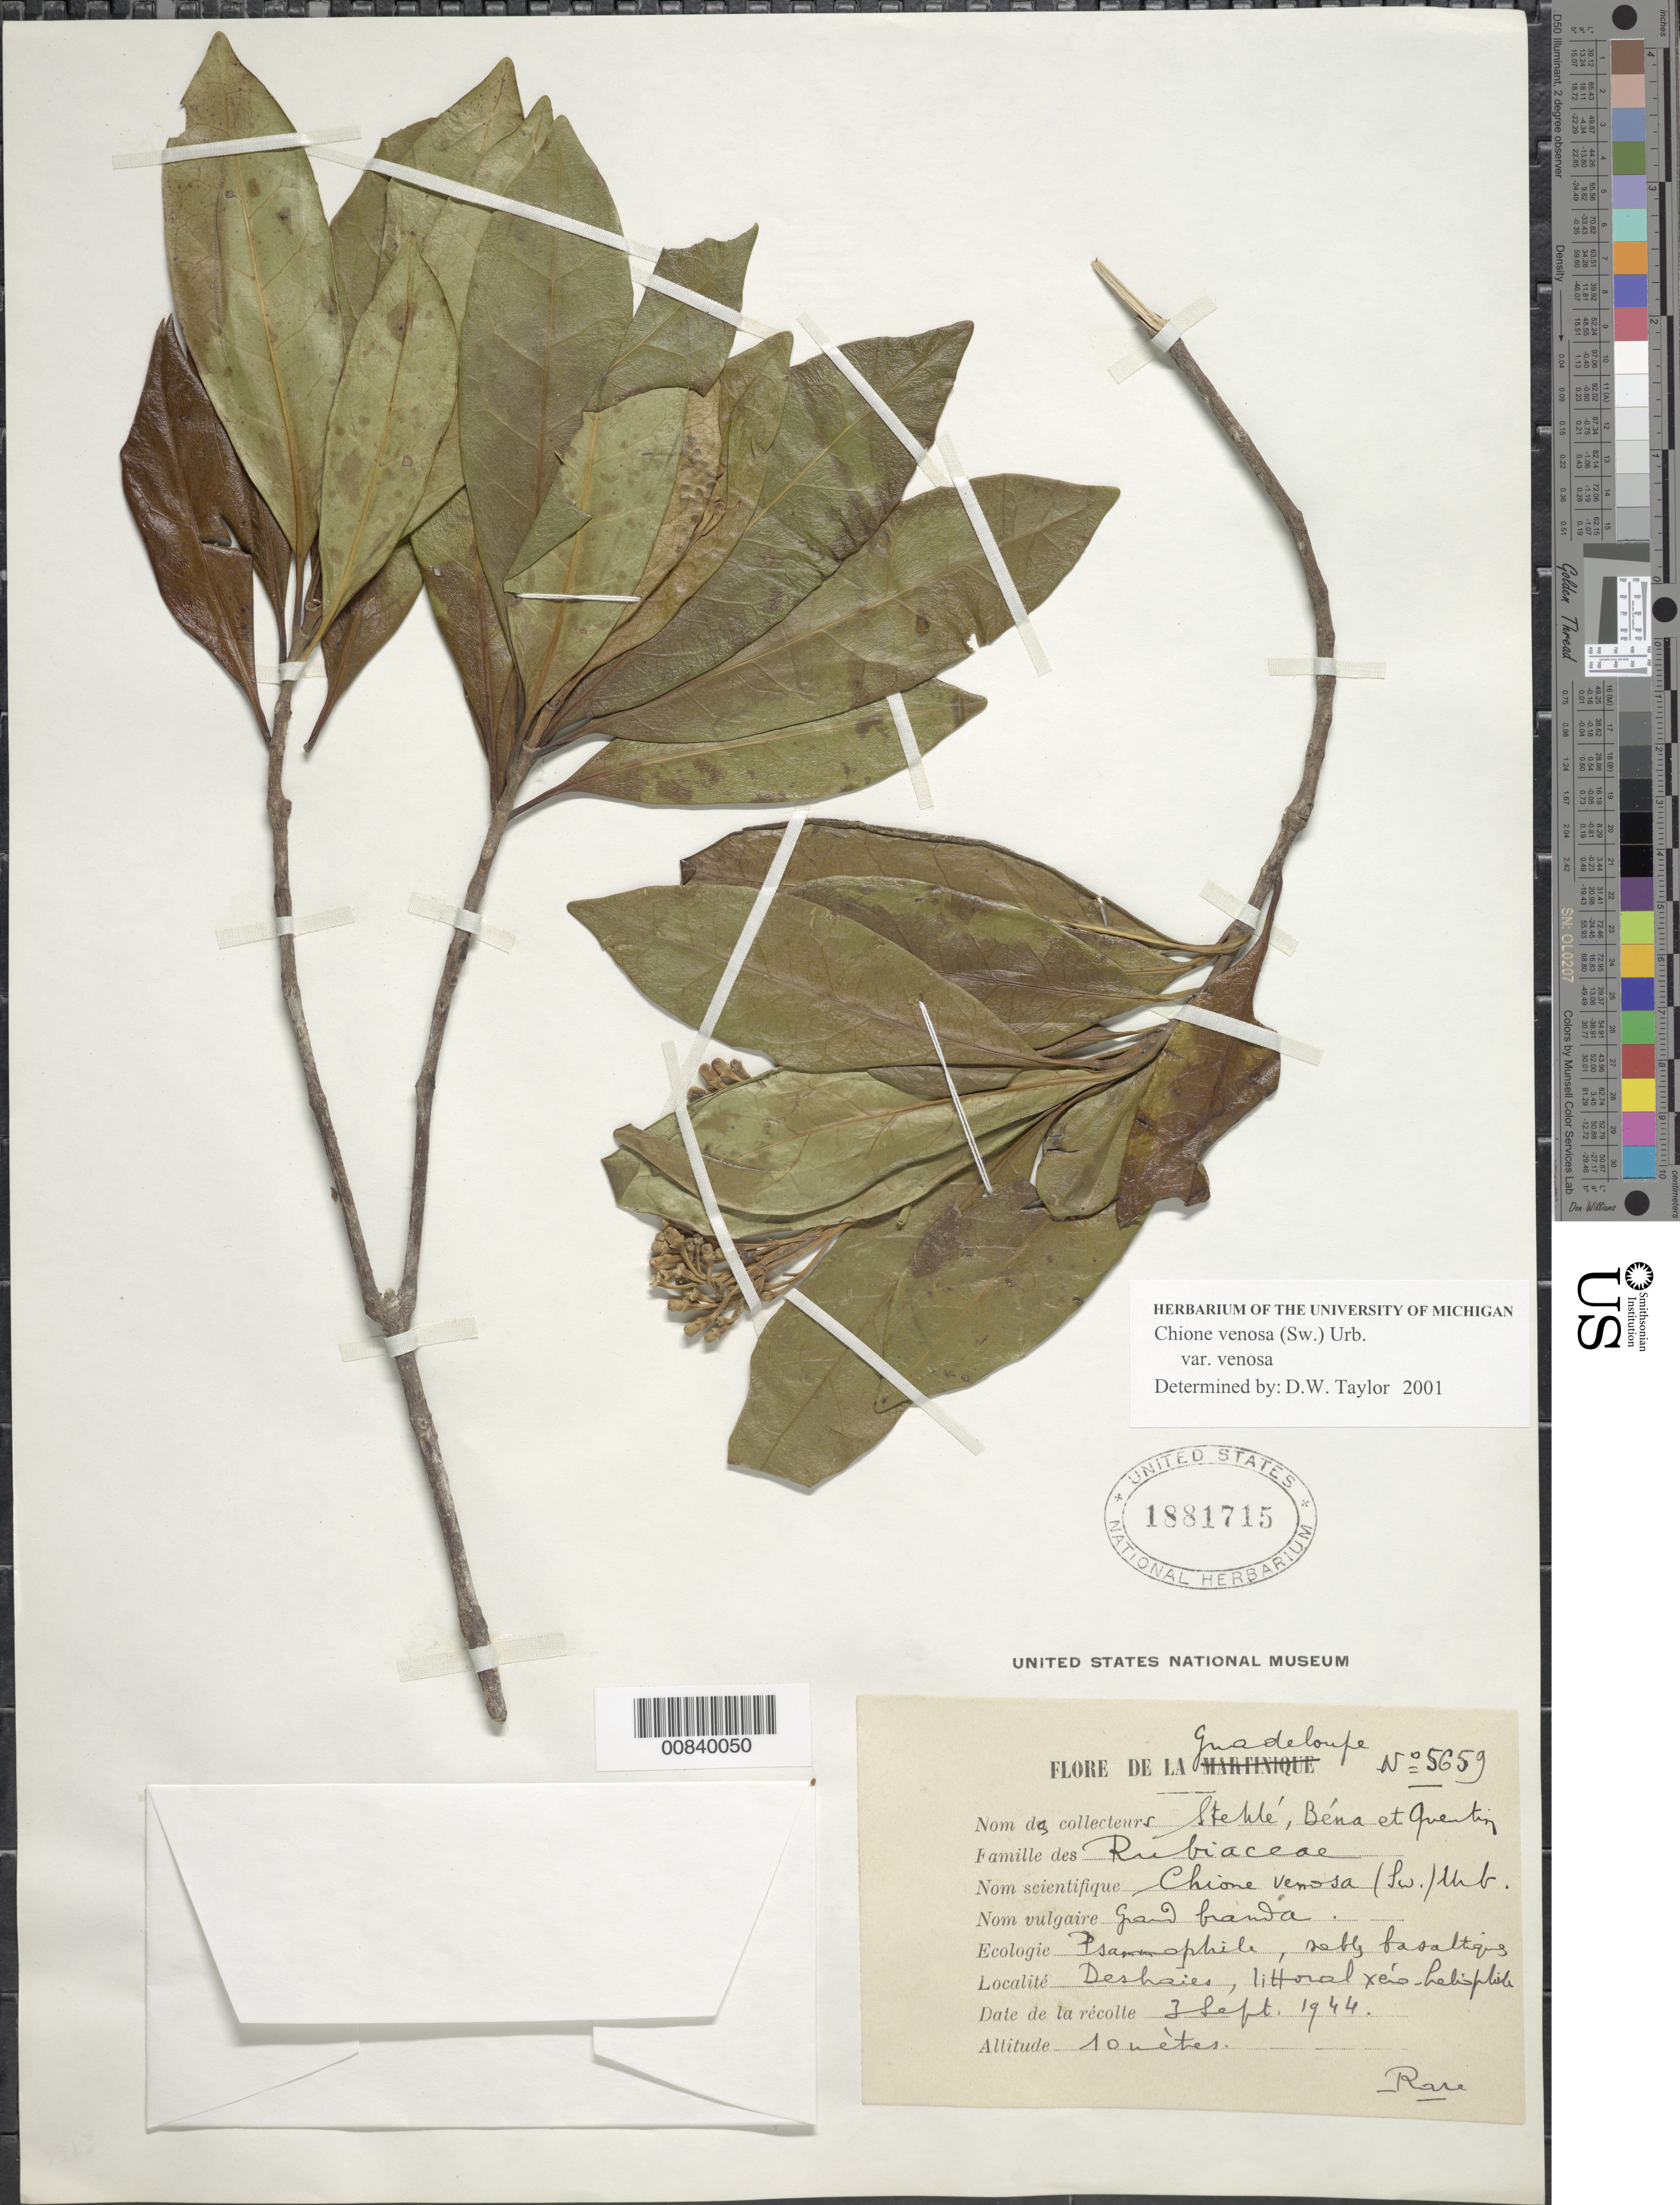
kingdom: Plantae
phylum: Tracheophyta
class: Magnoliopsida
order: Gentianales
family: Rubiaceae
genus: Chione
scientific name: Chione venosa var. venosa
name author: (Sw.) Urb.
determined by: Taylor, D. W., (MICH), University of Michigan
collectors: H. Stehlé, P. Bena & R. Quentin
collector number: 5659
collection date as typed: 03 Sep 1944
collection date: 1944-09-03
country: Guadeloupe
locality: Deshaies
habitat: Littoral xèrs-haliophile, seby basaltiques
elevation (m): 10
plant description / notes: Common name: Grand banda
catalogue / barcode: US 1881715